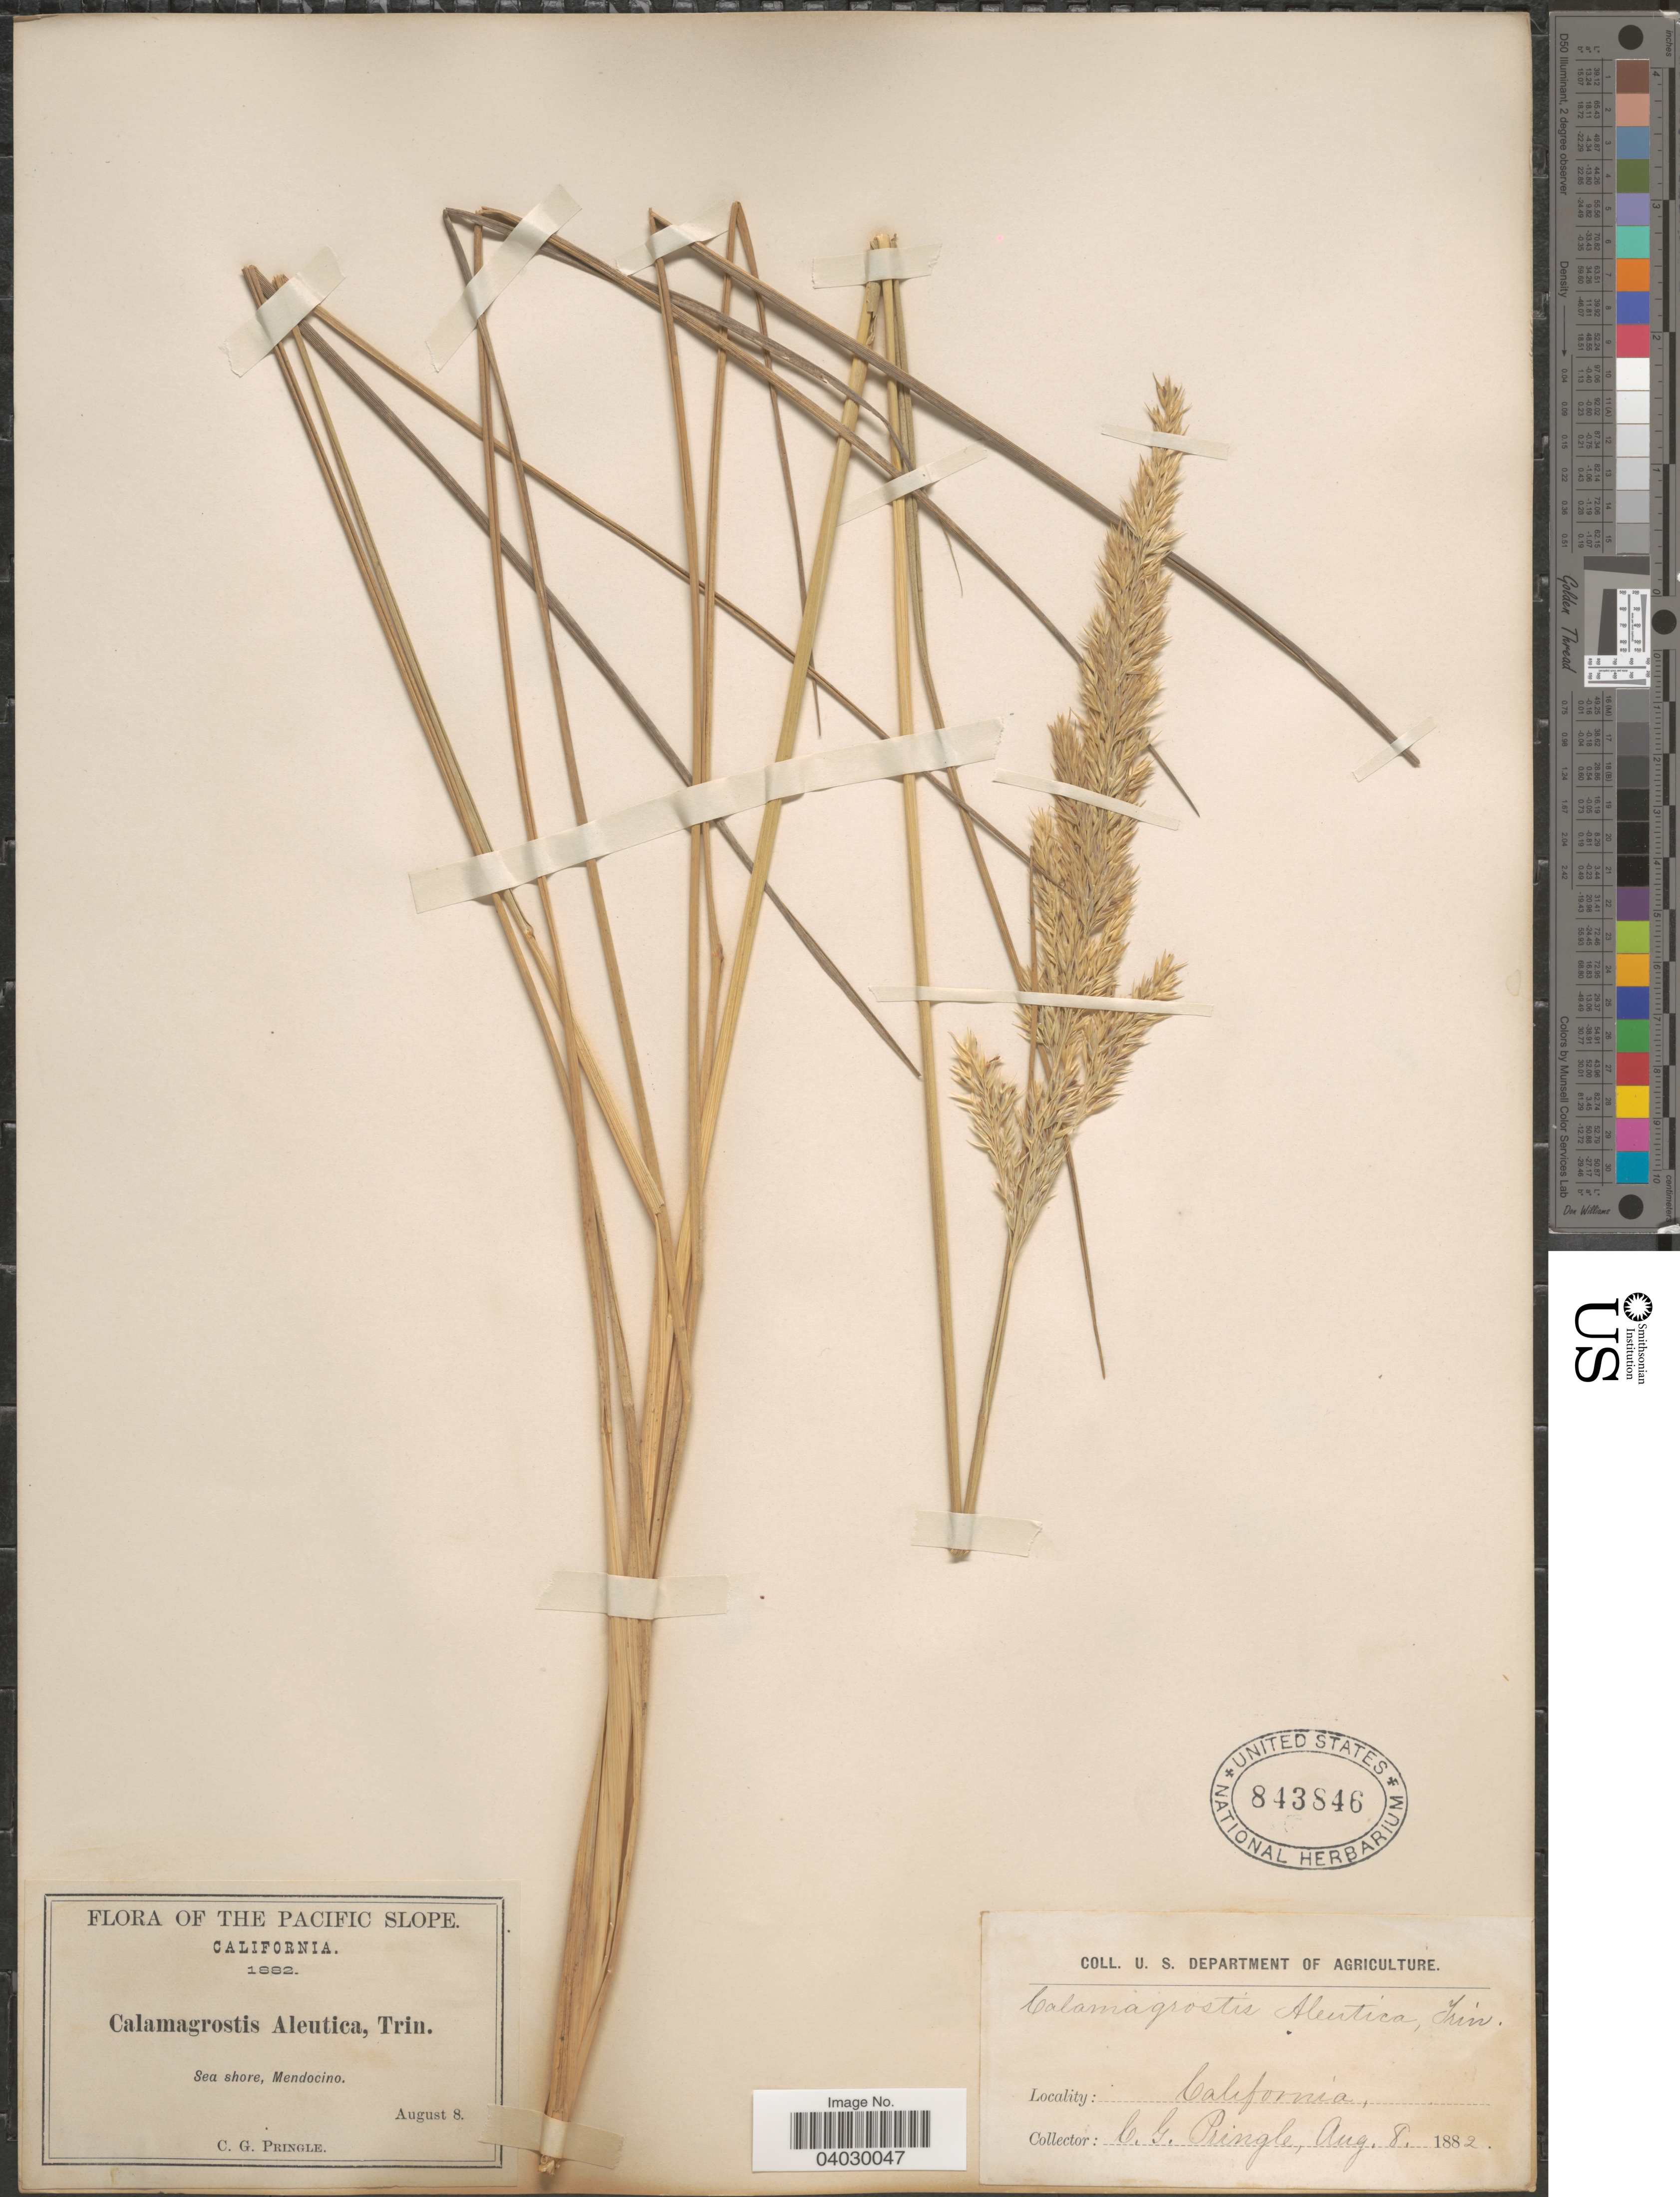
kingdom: Plantae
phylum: Tracheophyta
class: Liliopsida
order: Poales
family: Poaceae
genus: Calamagrostis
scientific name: Calamagrostis nutkaensis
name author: (J. Presl) Steud.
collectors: C. G. Pringle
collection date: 1882-08-08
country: United States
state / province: California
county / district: Mendocino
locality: The Pacific Slope. Mendocino.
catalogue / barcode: US 843846